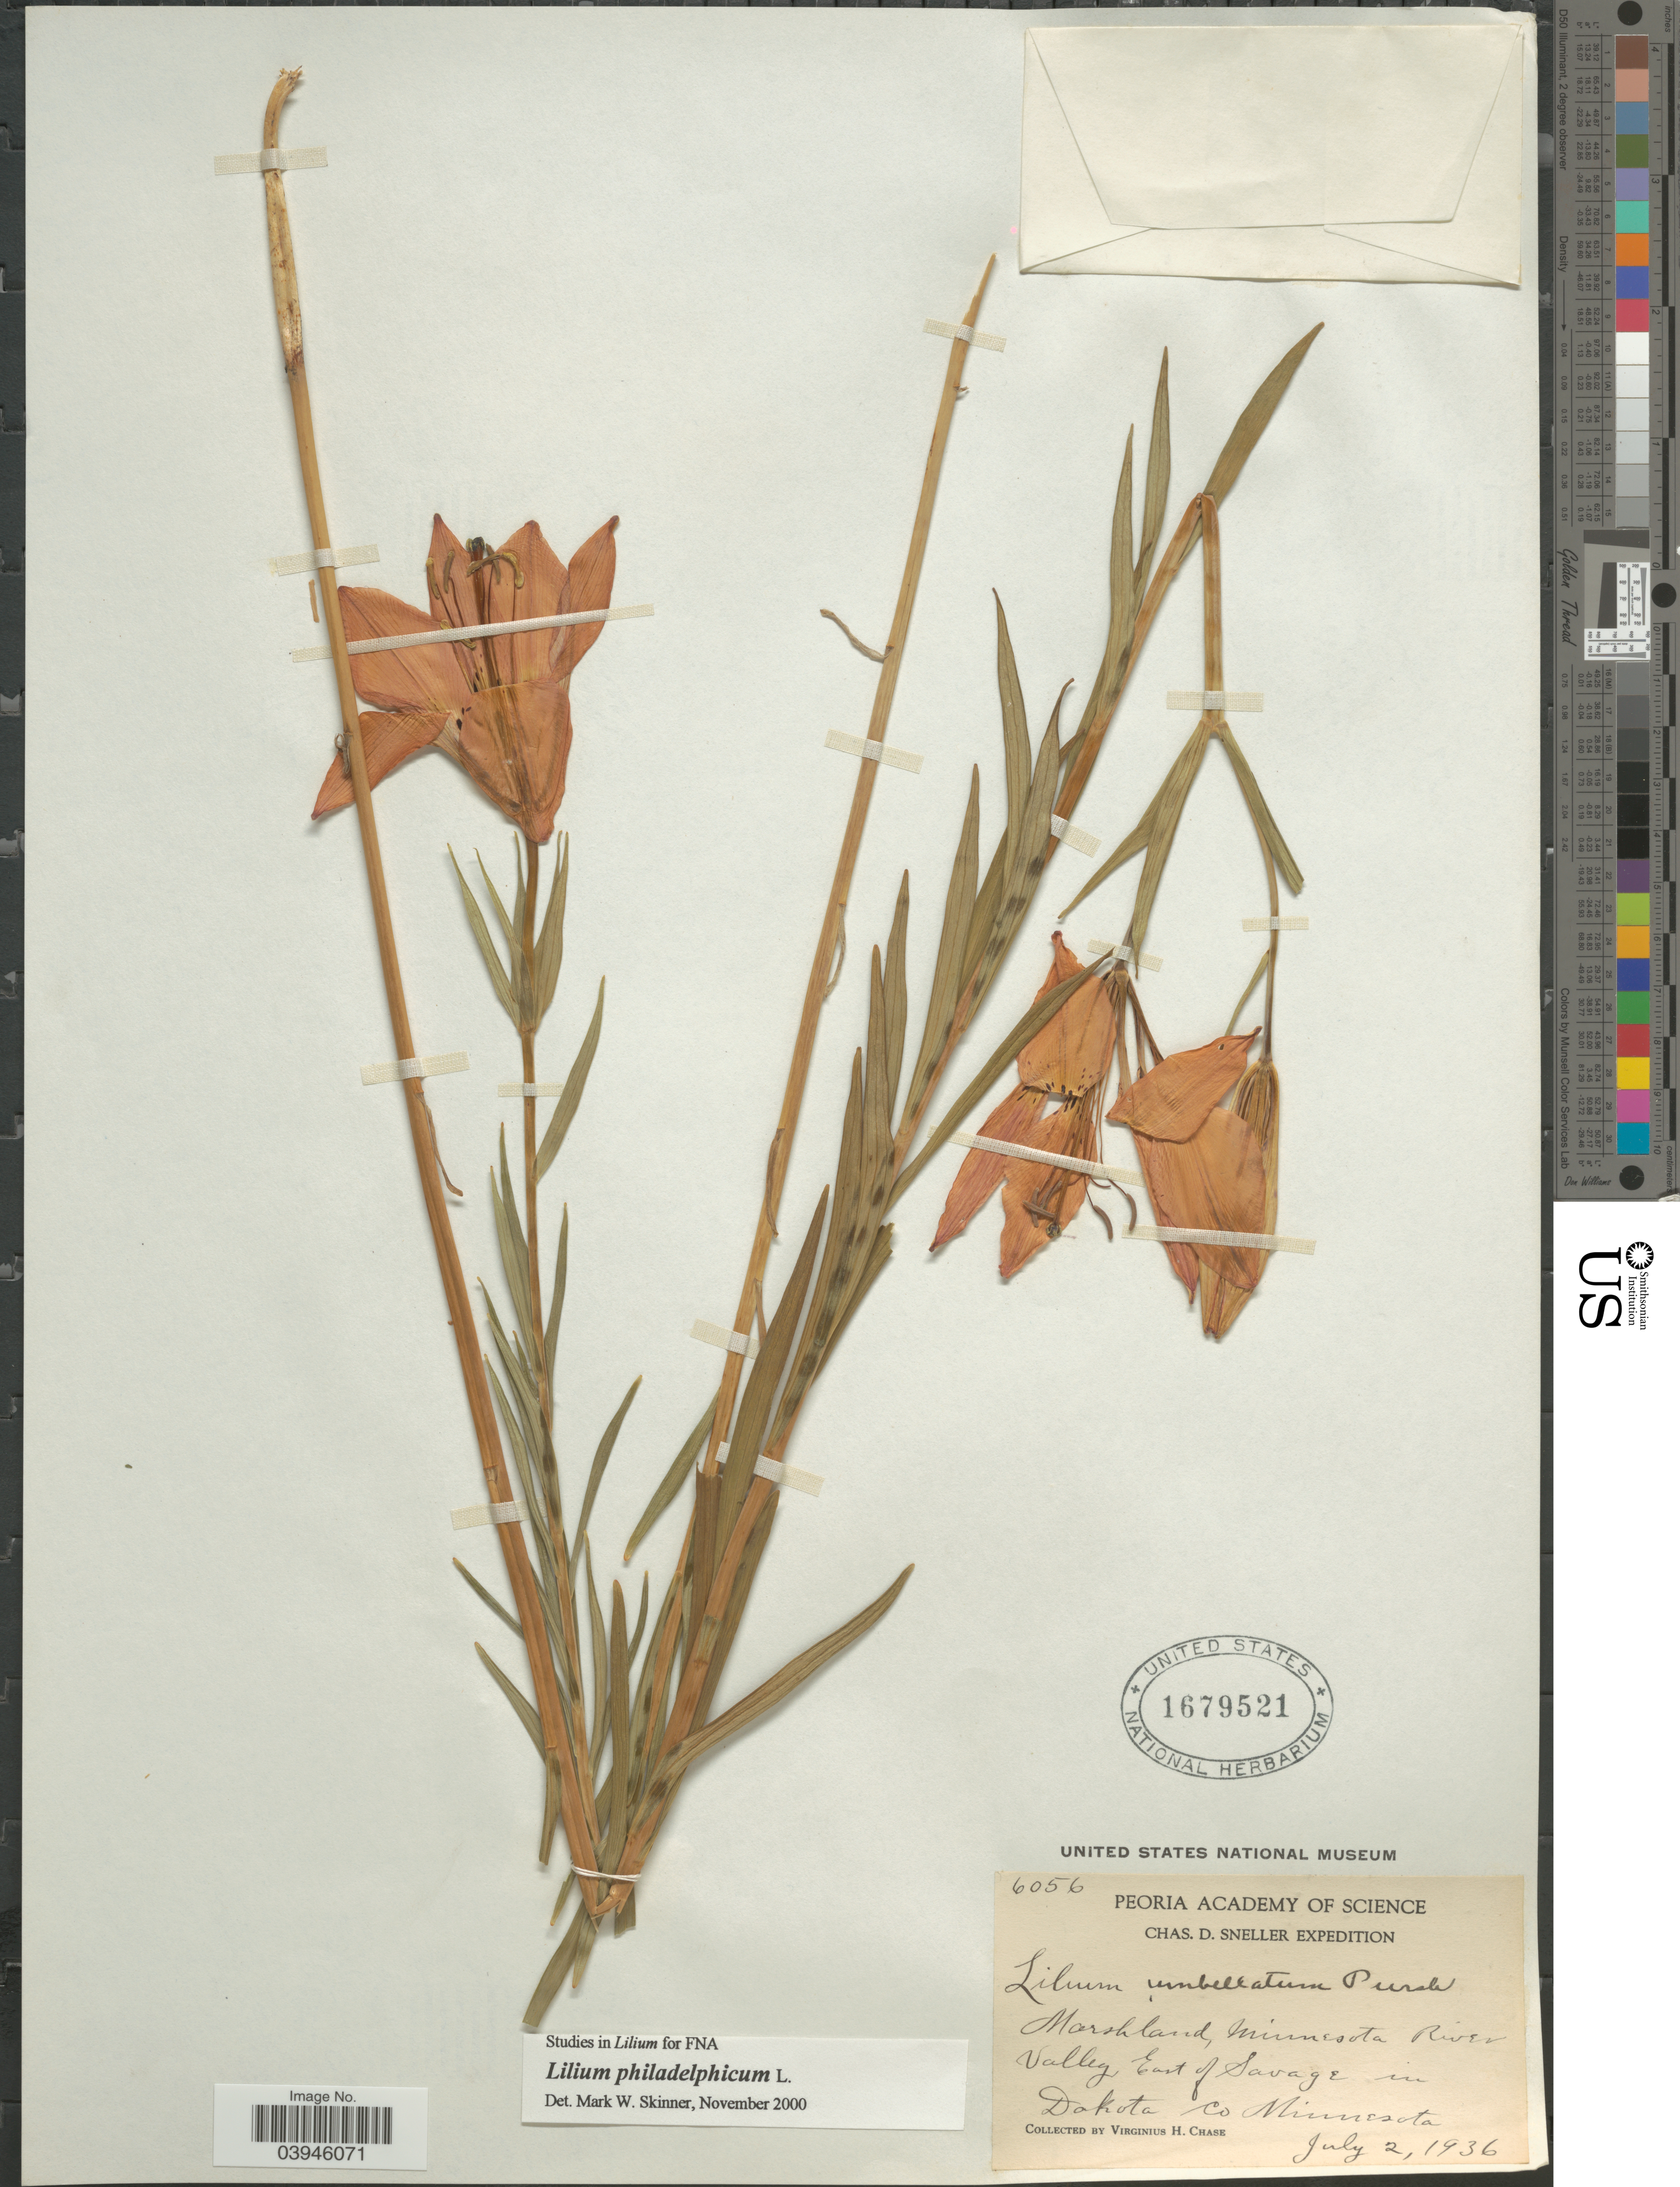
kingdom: Plantae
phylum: Tracheophyta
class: Liliopsida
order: Liliales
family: Liliaceae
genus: Lilium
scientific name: Lilium philadelphicum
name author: L.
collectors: V. H. Chase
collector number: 6056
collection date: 1936-07-02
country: United States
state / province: Minnesota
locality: Marshland, Minnesota River Valley, East of Savage in Dakota Co.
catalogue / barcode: US 1679521